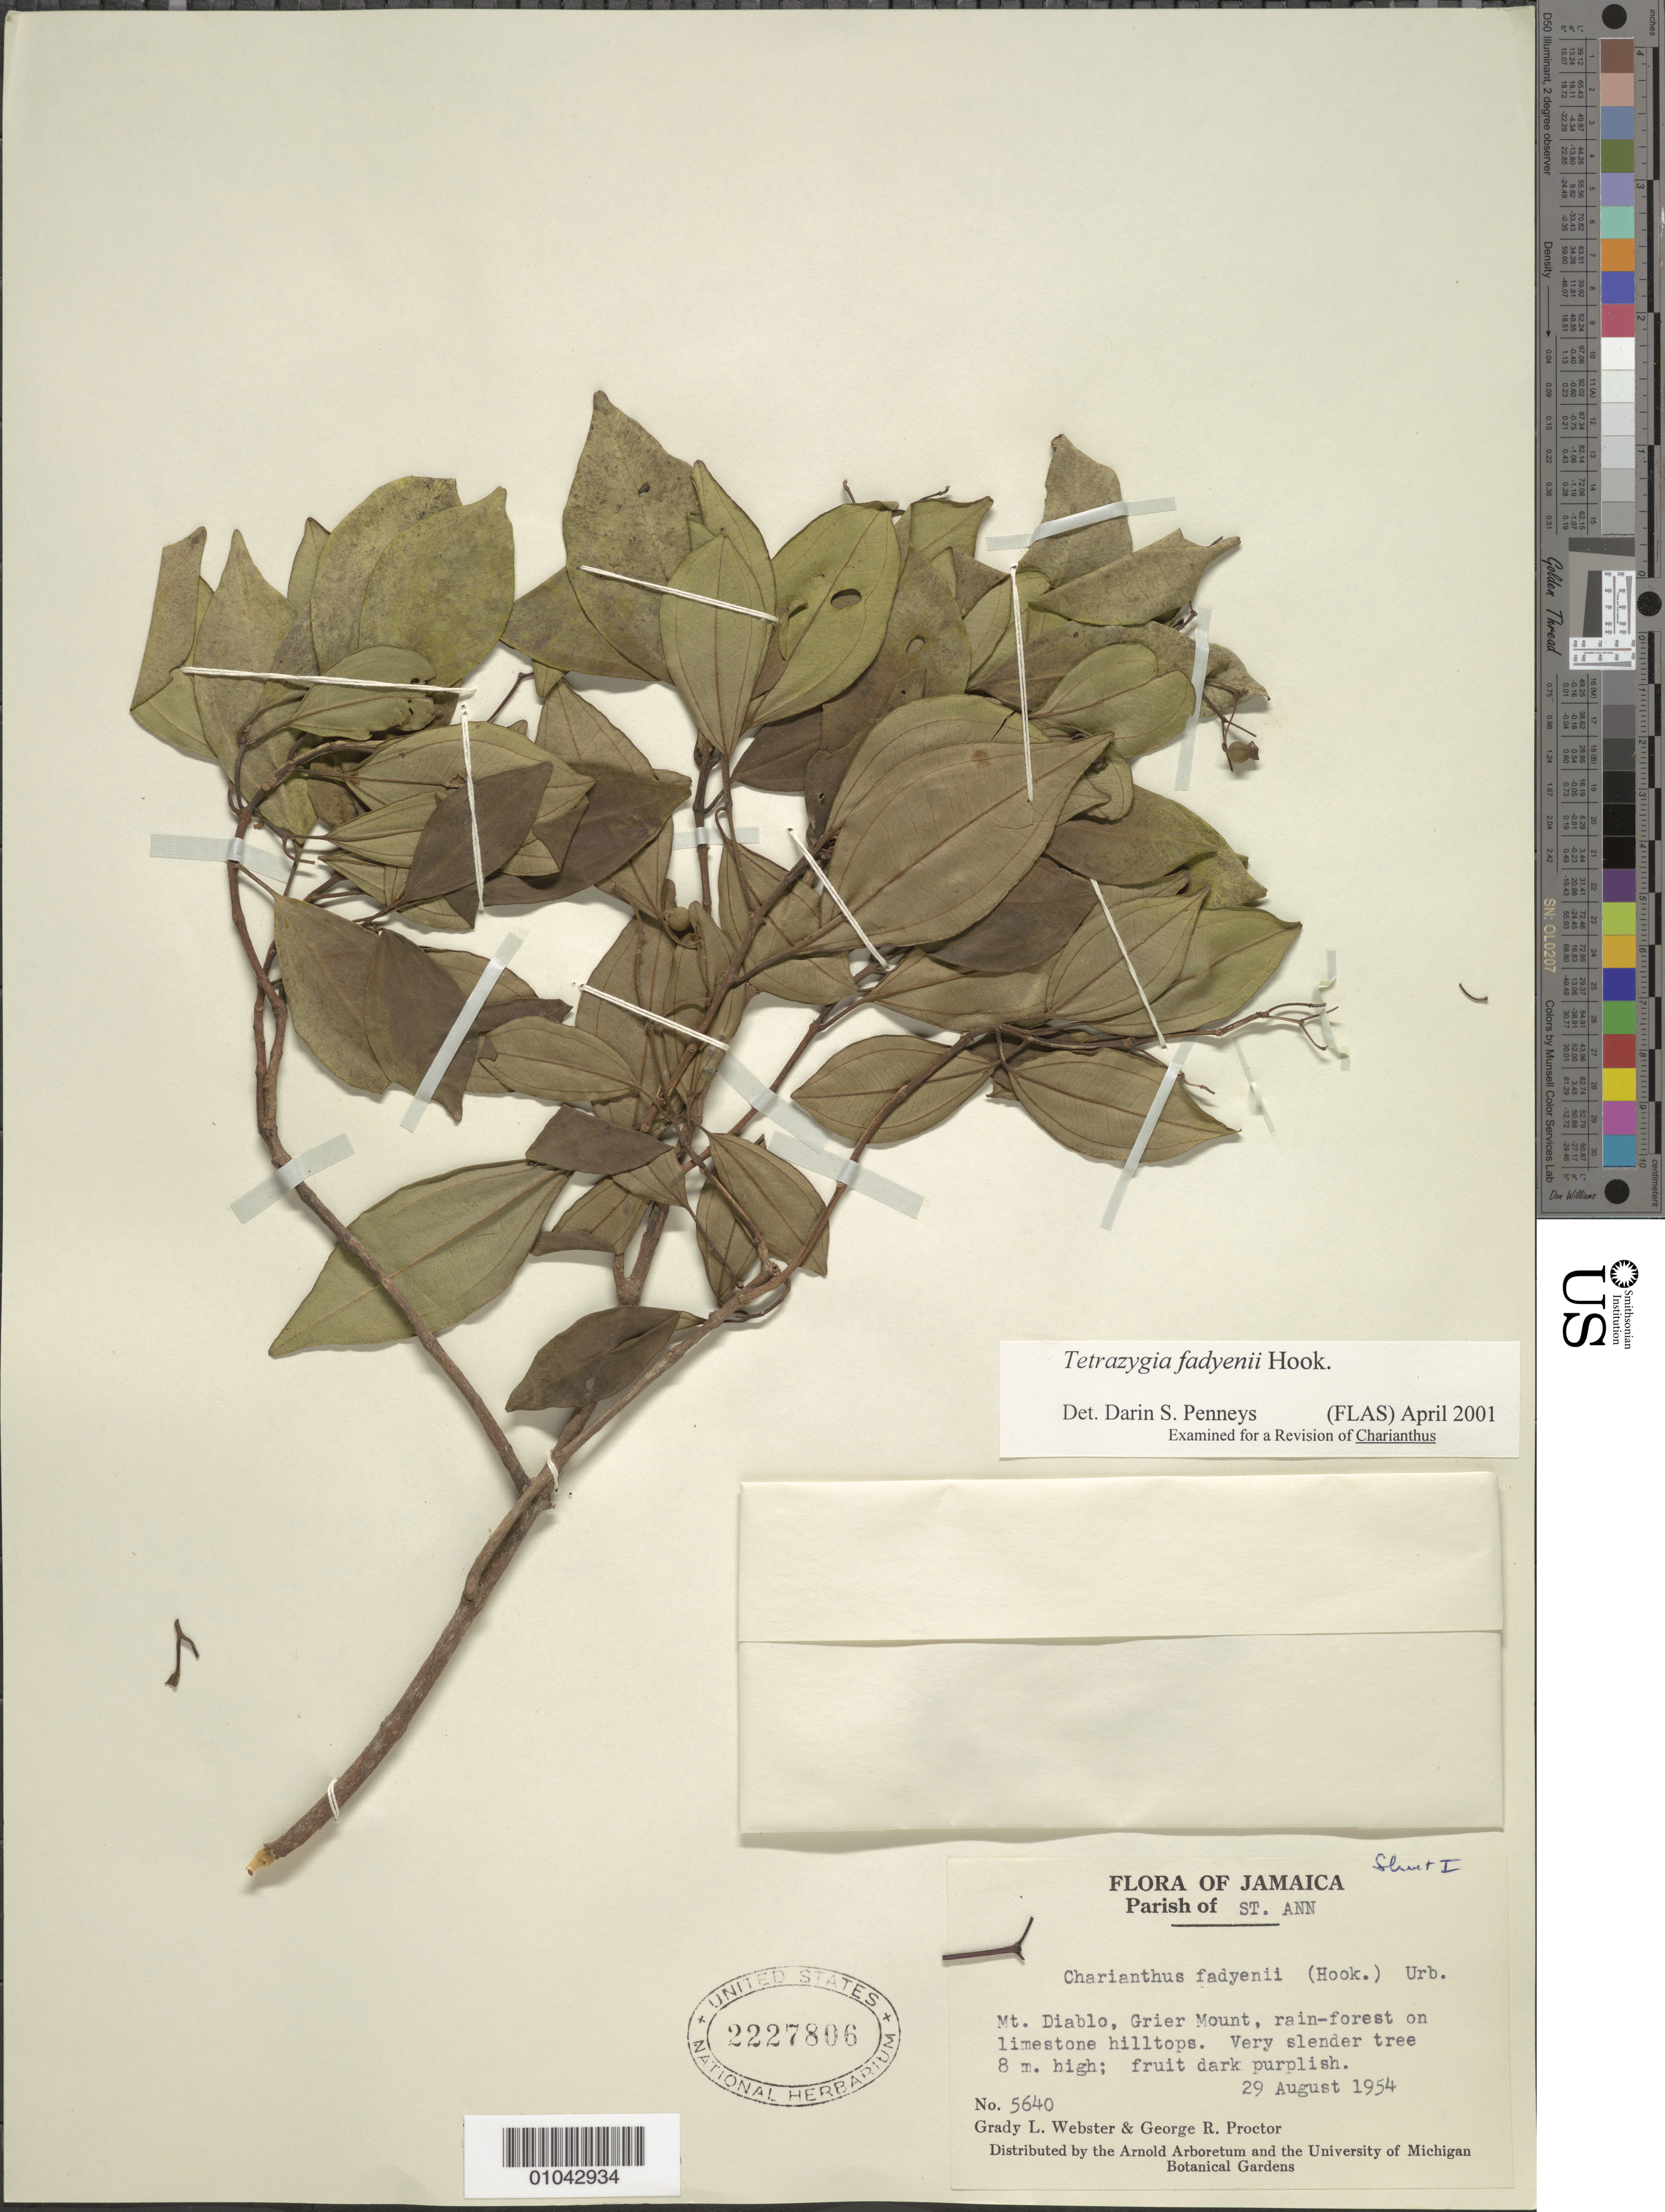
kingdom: Plantae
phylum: Tracheophyta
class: Magnoliopsida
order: Myrtales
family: Melastomataceae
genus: Tetrazygia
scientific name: Tetrazygia fadyenii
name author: Hook.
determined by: Penneys, D. S.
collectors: G. L. Webster & G. R. Proctor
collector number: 5640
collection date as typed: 29 Aug 1954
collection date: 1954-08-29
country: Jamaica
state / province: Saint Ann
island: Jamaica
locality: Mt. Diablo, Grier Mount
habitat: Rainforest on limestone hilltops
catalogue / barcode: US 2227806